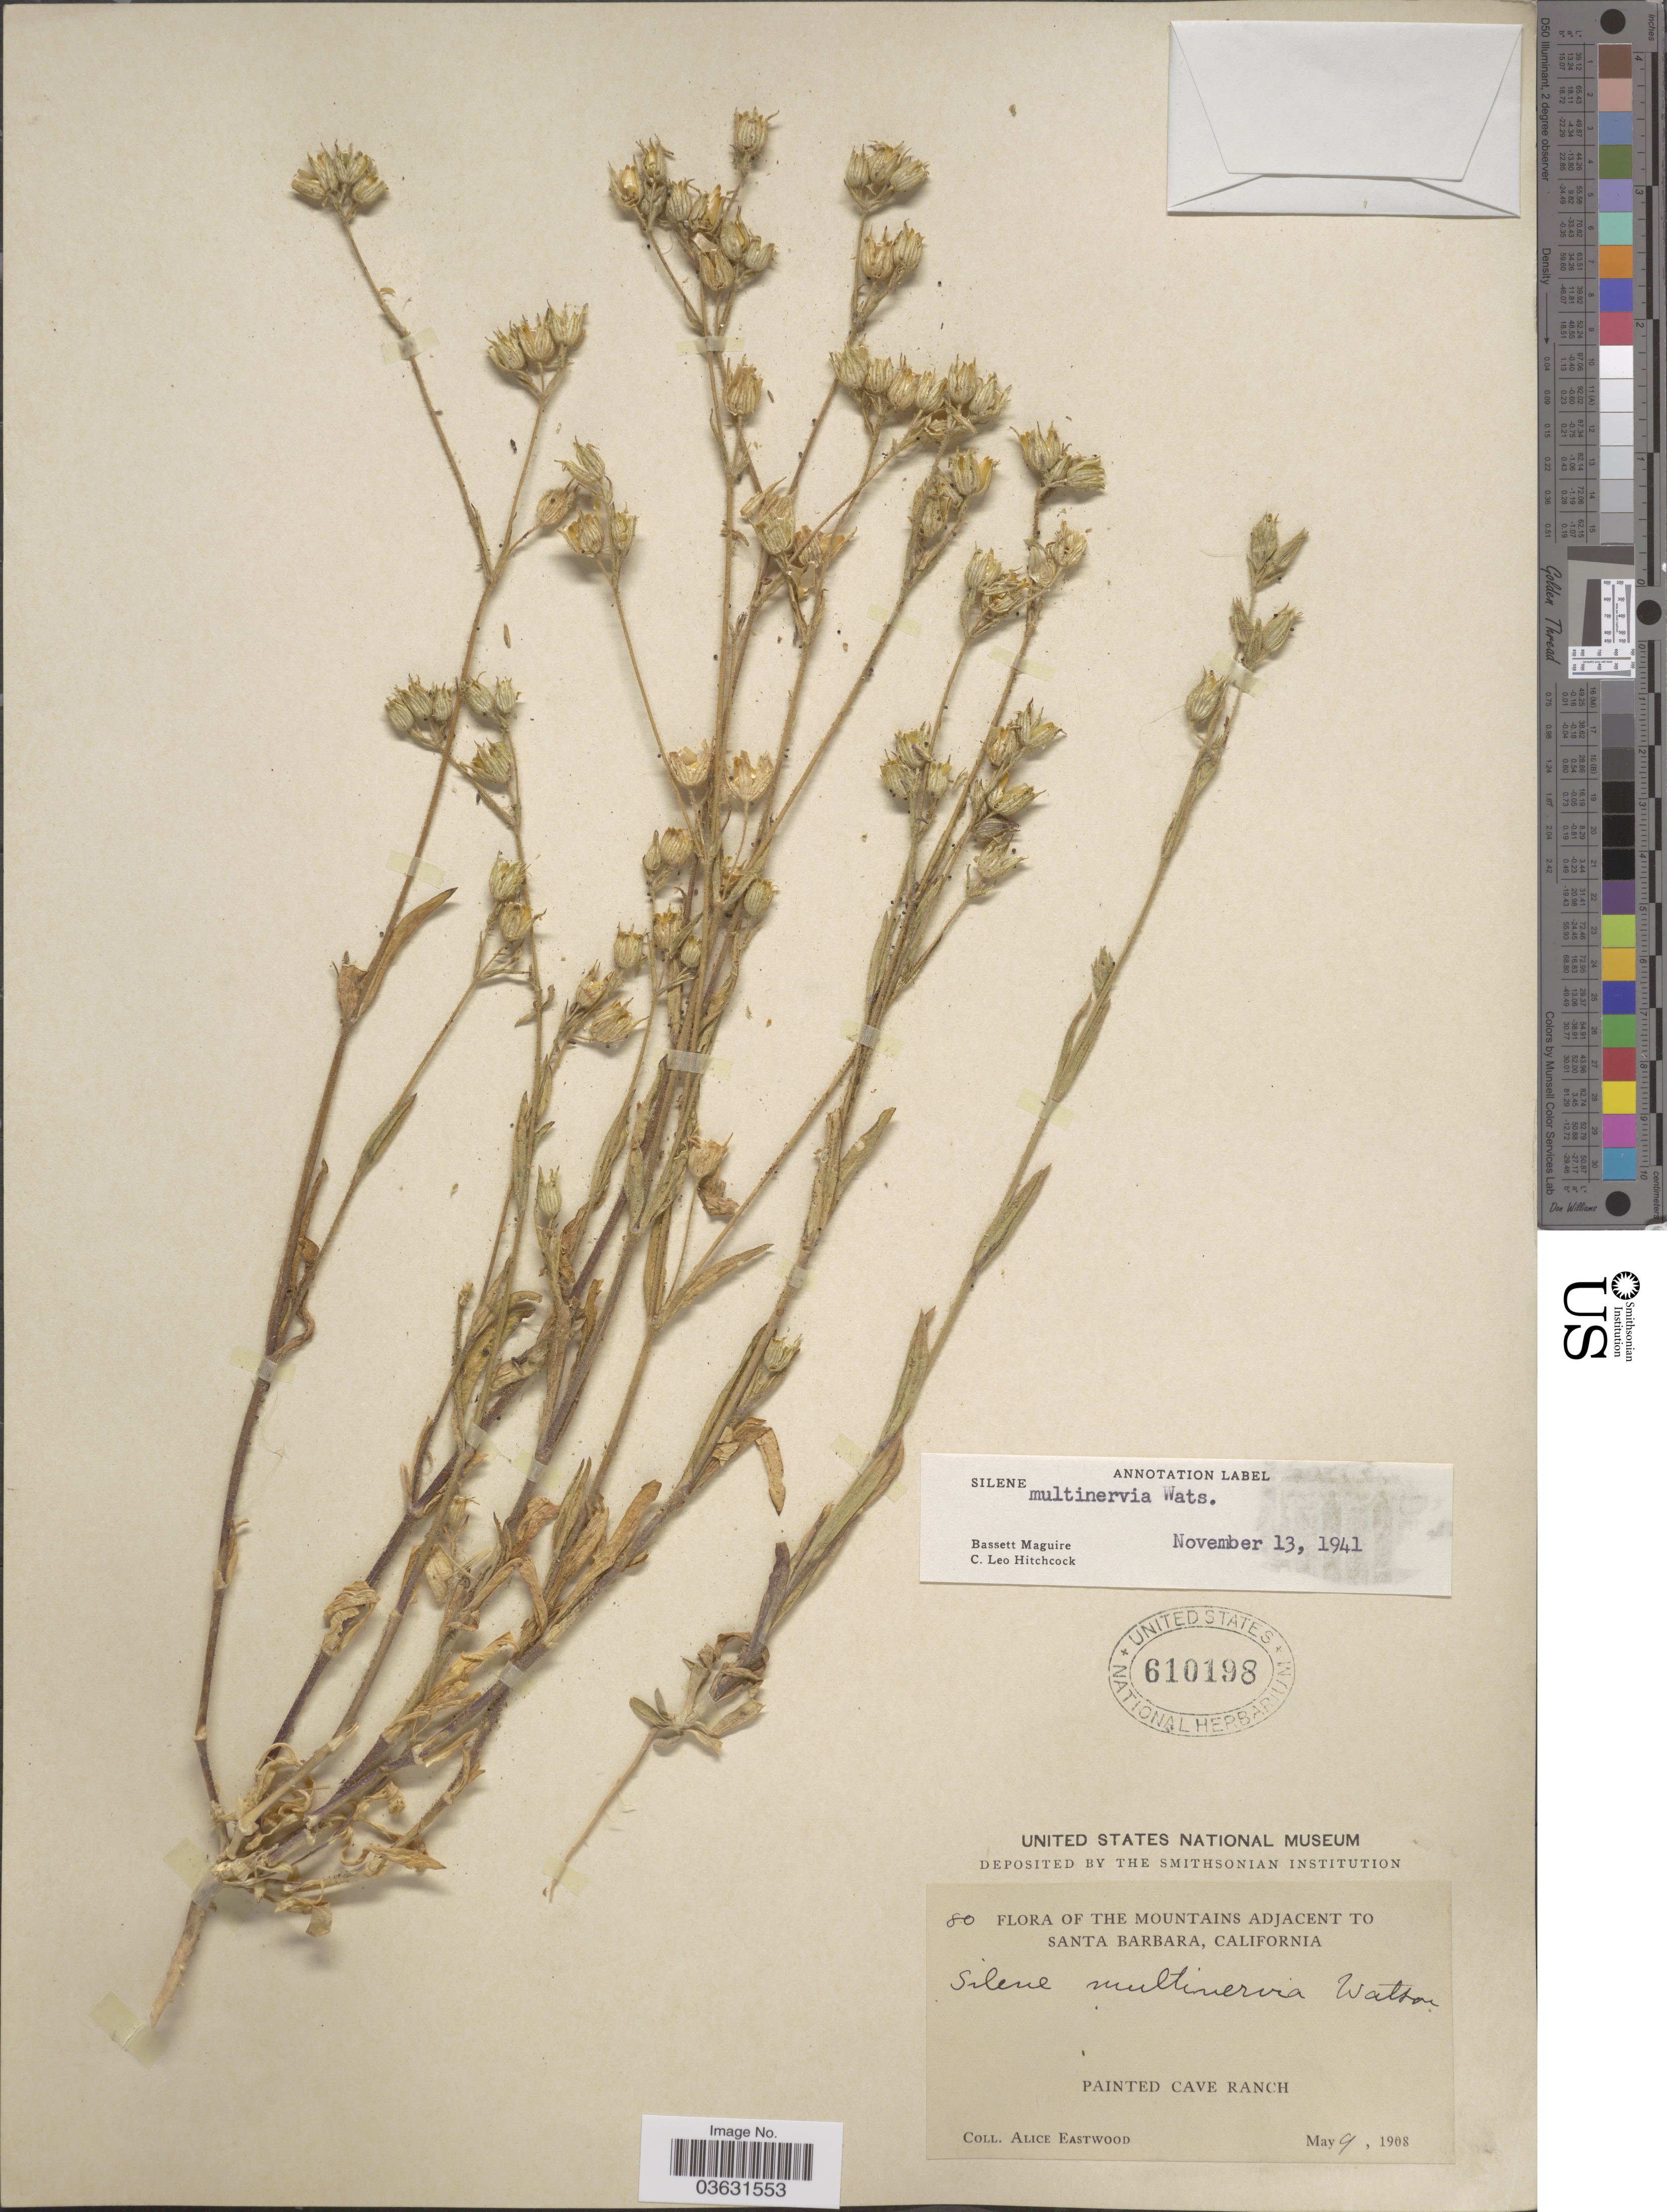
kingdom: Plantae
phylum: Tracheophyta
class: Magnoliopsida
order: Caryophyllales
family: Caryophyllaceae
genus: Silene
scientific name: Silene multinervia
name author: S. Watson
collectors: A. Eastwood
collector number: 80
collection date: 1908-05-09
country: United States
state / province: California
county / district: Santa Barbara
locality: The mountains adjacent to Santa Barbara. Painted Cave Ranch.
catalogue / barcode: US 610198